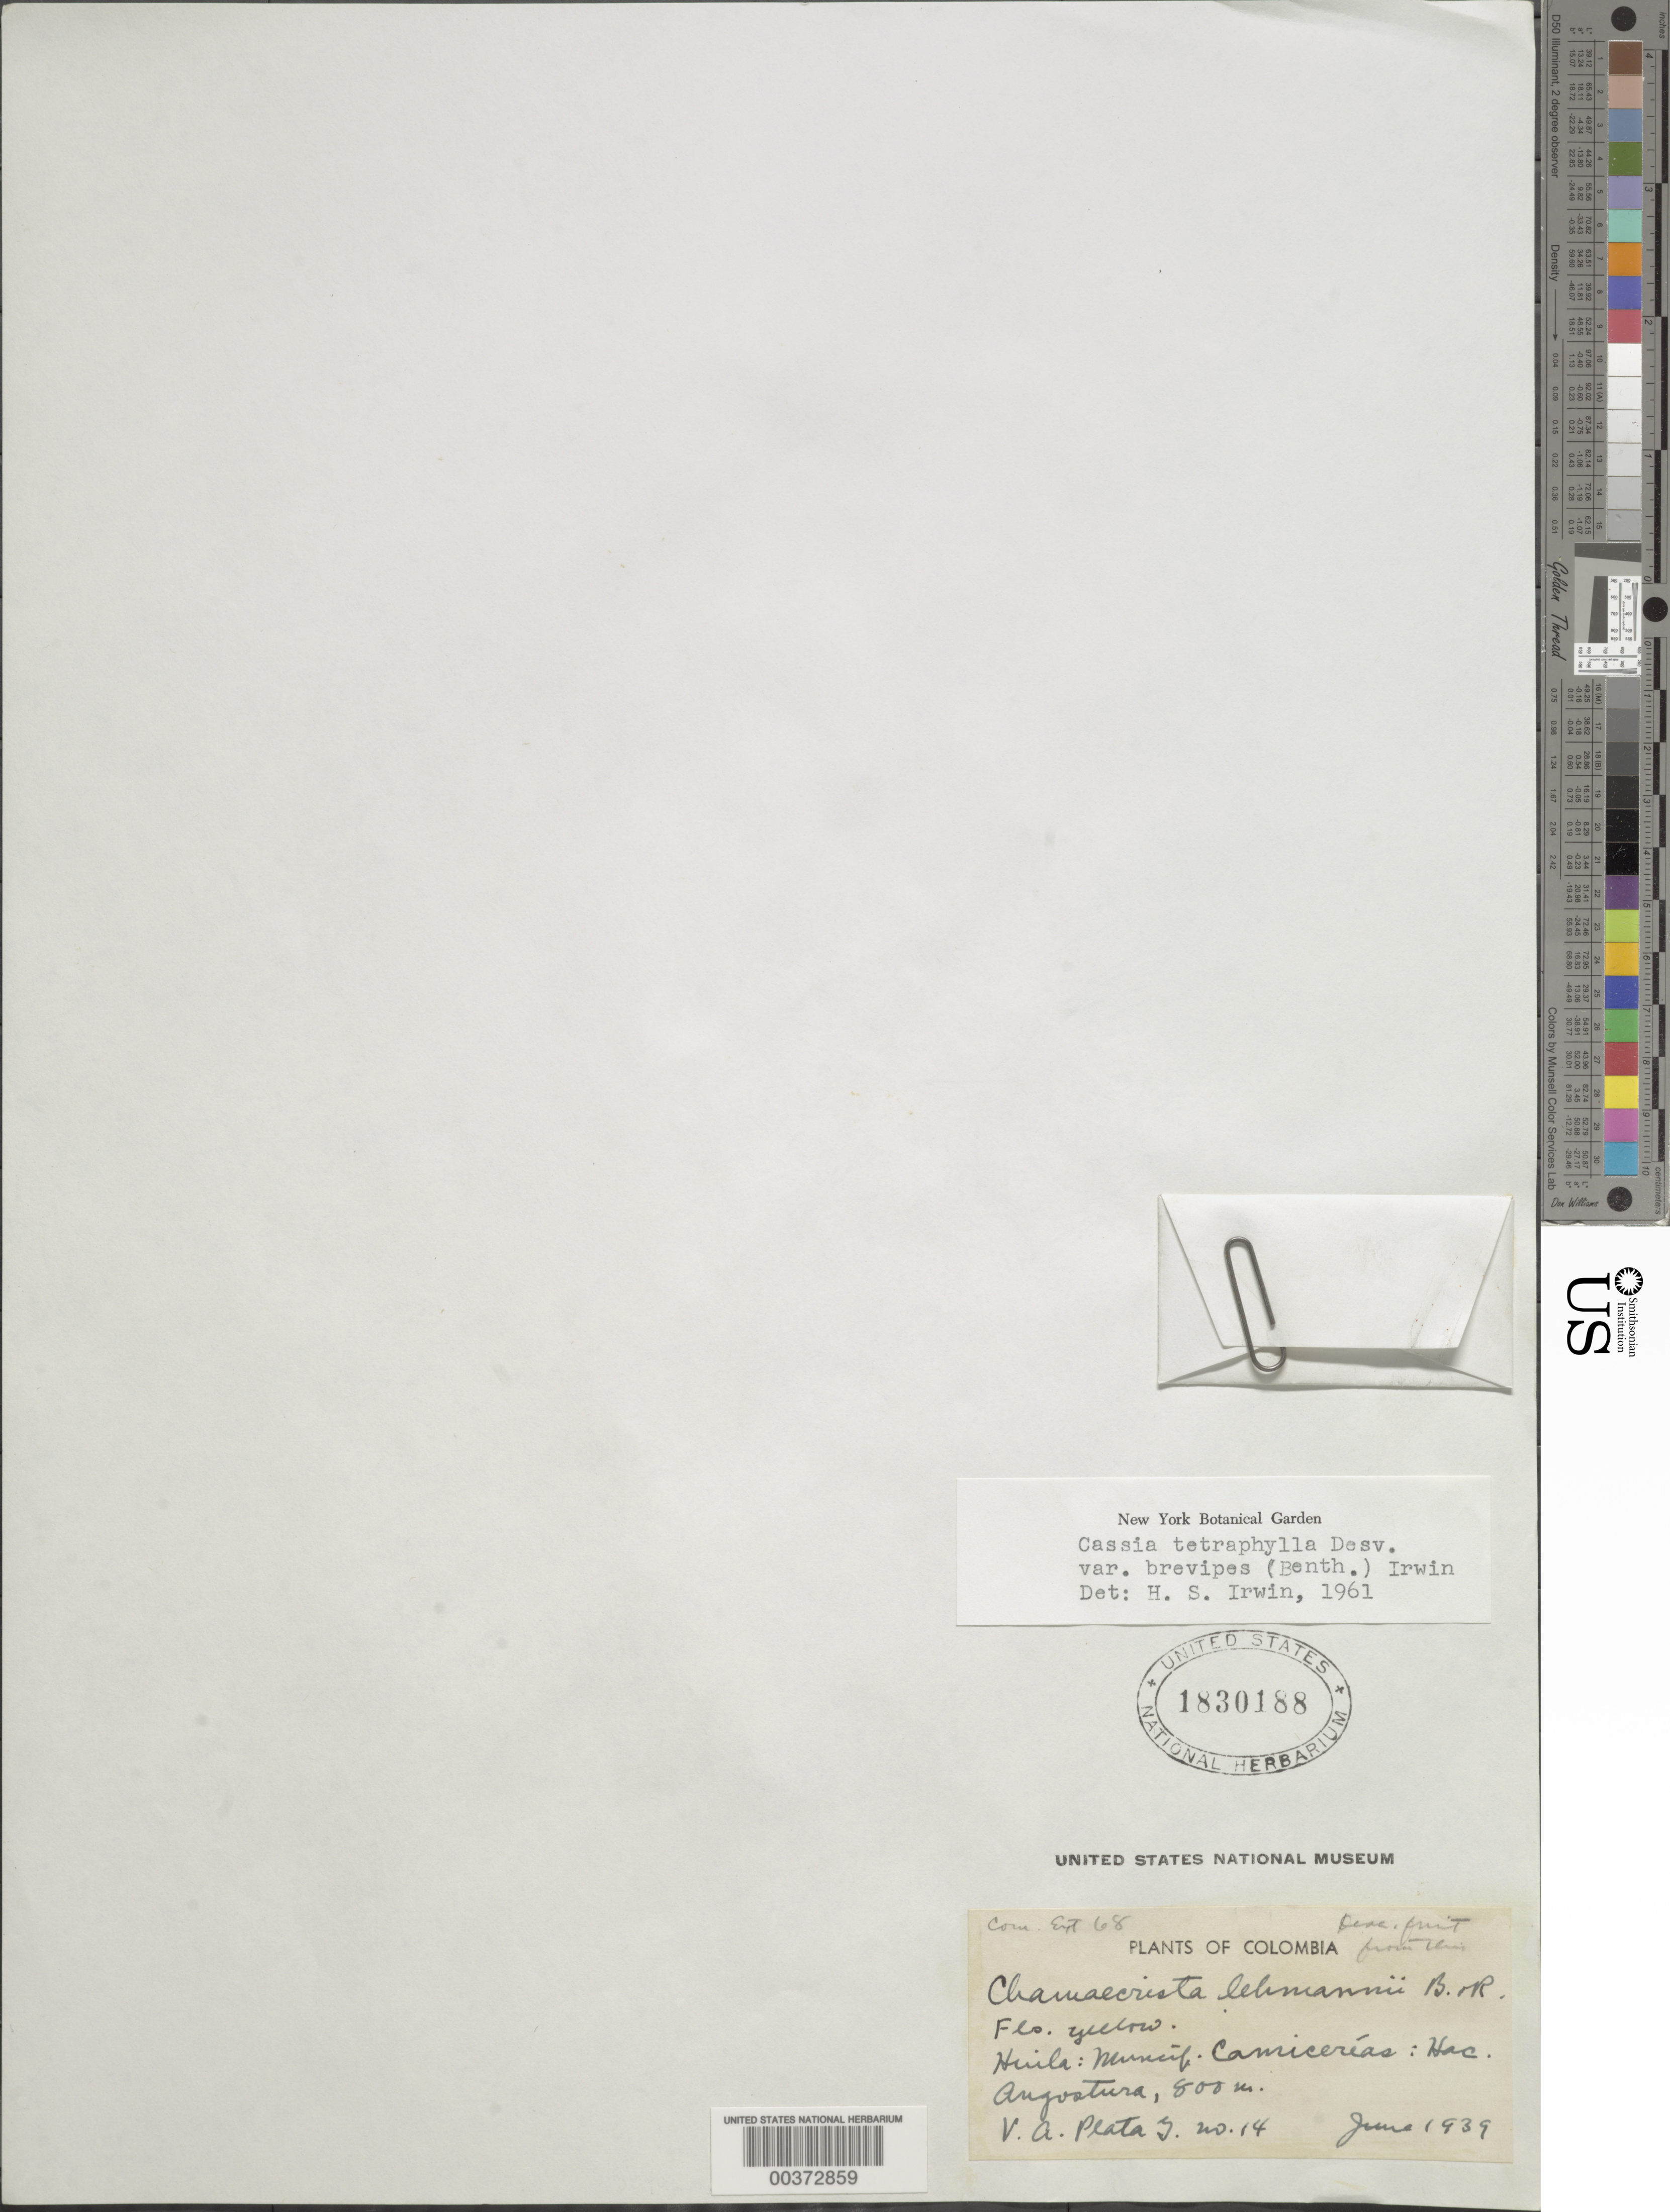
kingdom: Plantae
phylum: Tracheophyta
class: Magnoliopsida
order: Fabales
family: Fabaceae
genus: Chamaecrista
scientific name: Chamaecrista desvauxii var. brevipes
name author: (Benth.) H.S. Irwin & Barneby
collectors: V. Plata Garcia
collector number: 14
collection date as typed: Jun 1939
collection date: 1939-06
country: Colombia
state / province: Huila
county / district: Tesalia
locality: Carnicerias Mun., Hacienda Angostura.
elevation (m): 800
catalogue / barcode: US 1830188